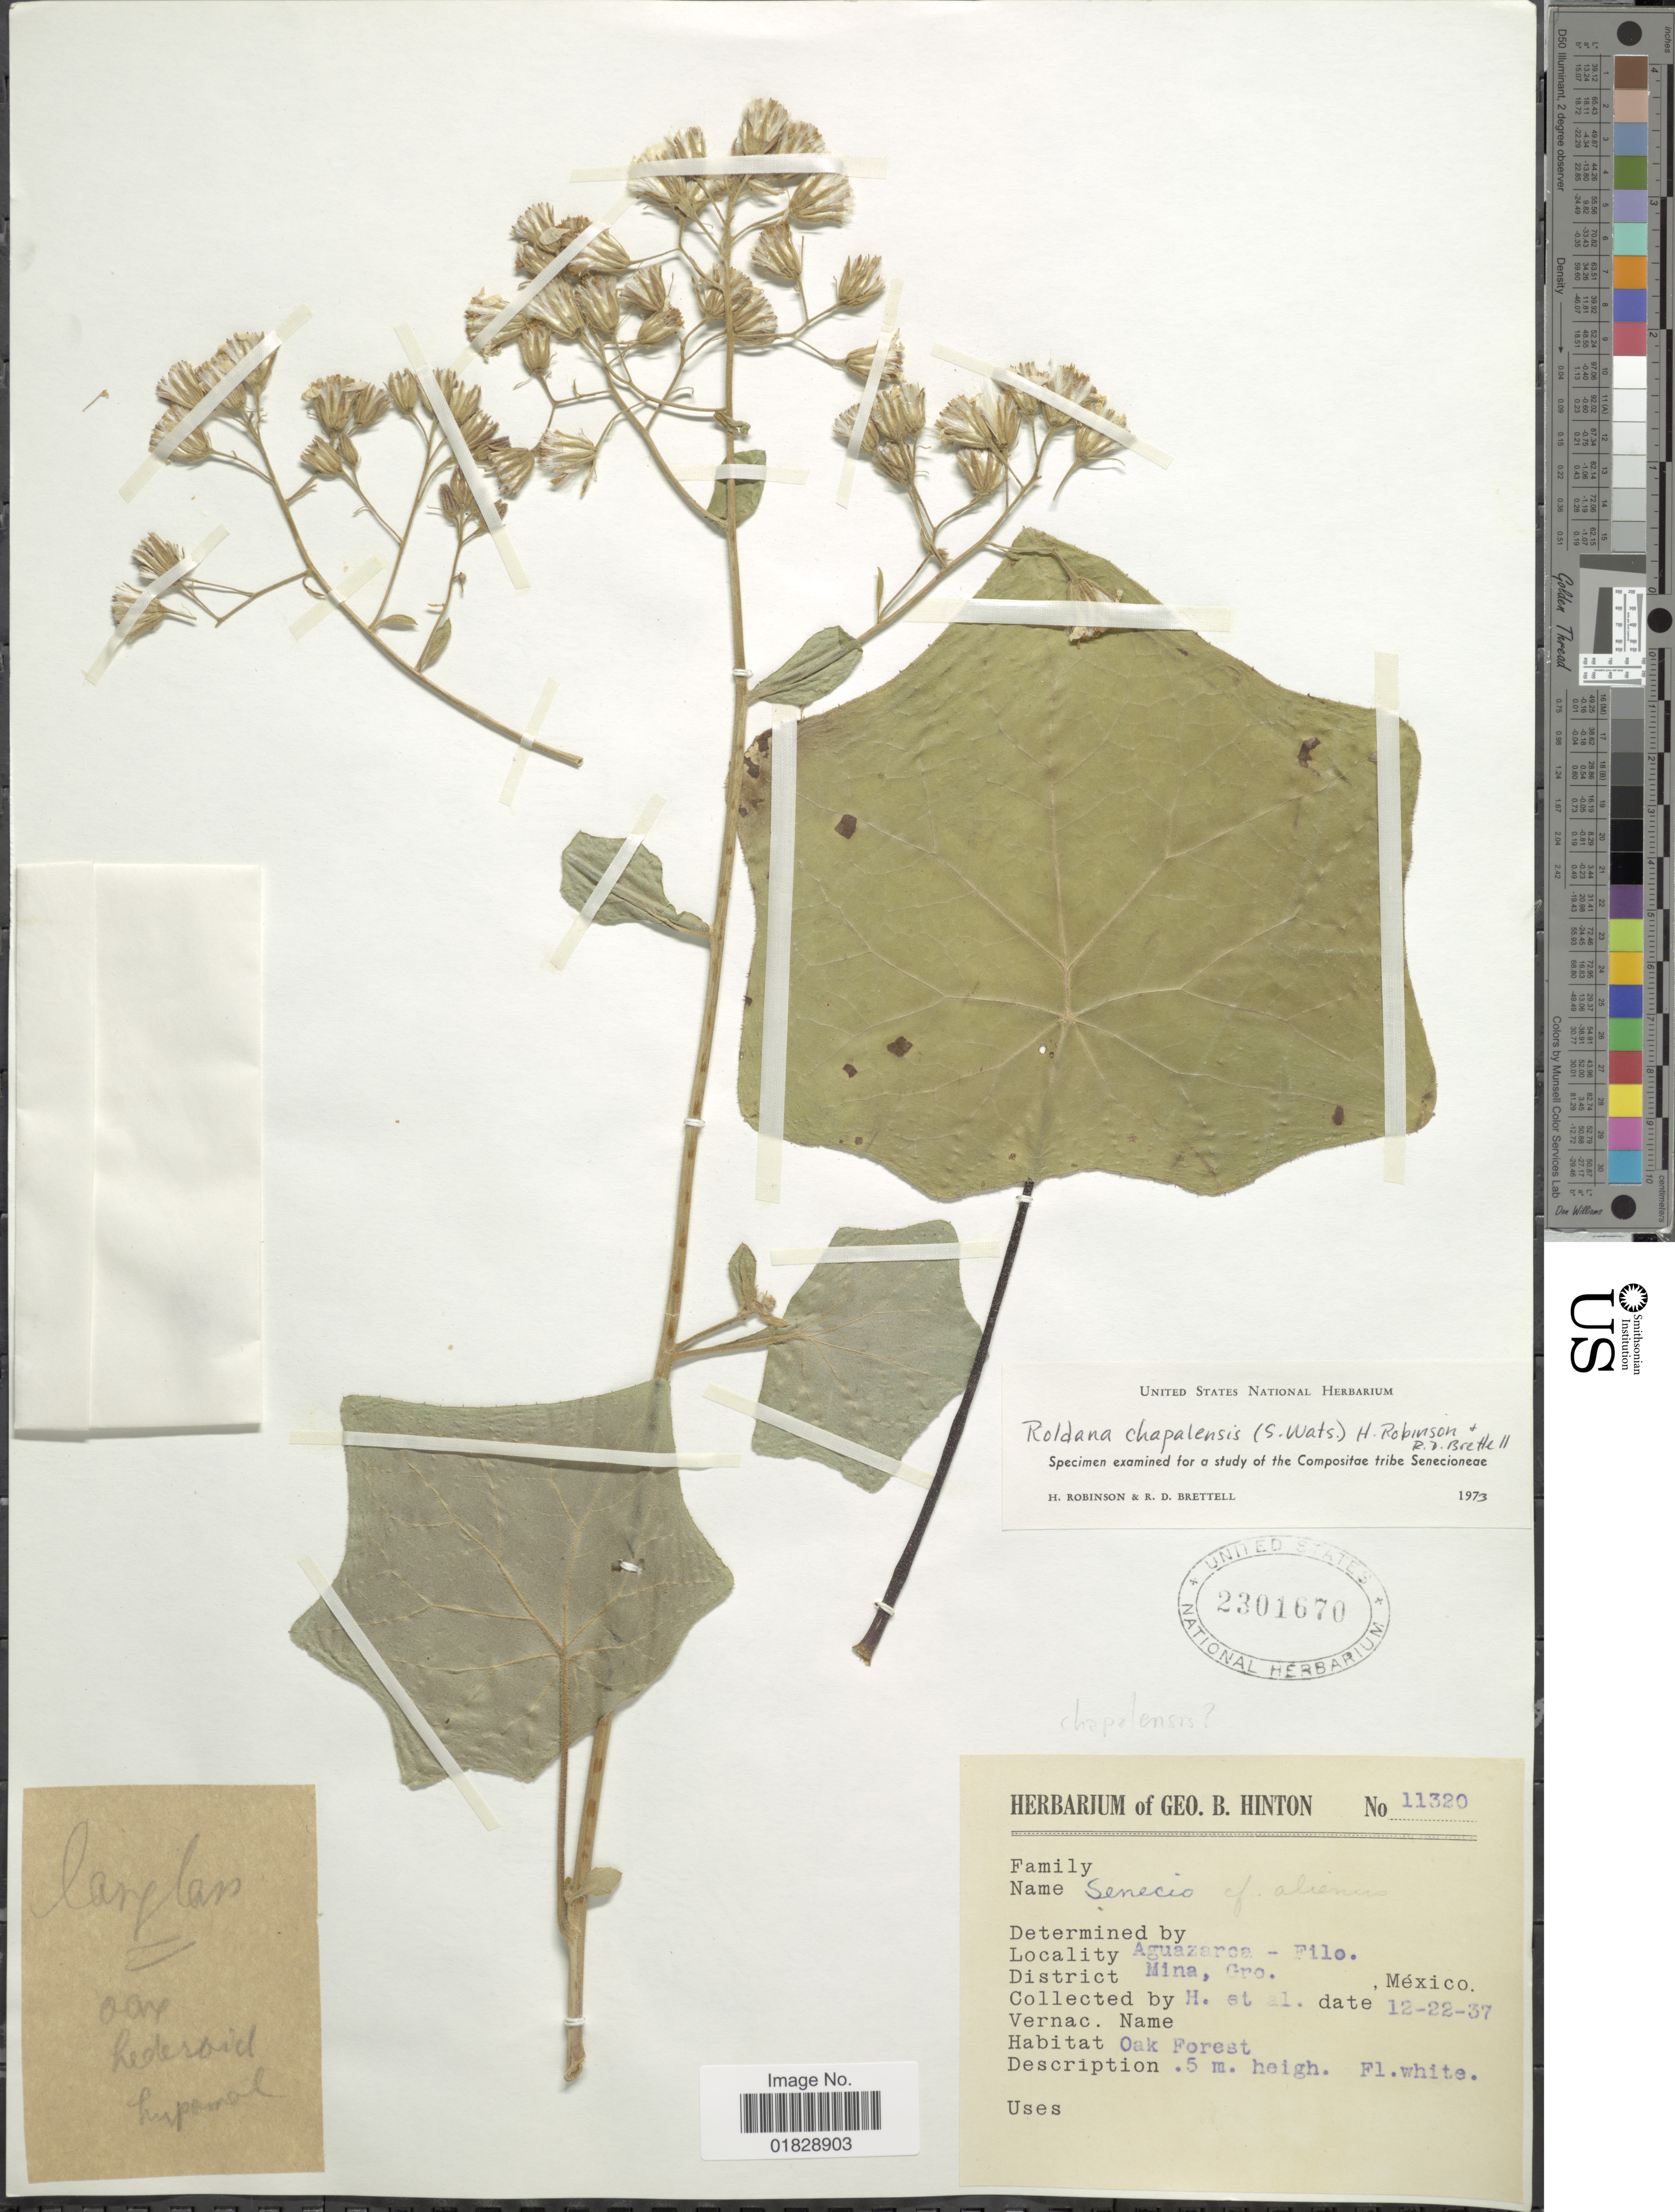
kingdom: Plantae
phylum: Tracheophyta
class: Magnoliopsida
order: Asterales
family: Asteraceae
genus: Roldana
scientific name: Roldana chapalensis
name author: (S. Watson) H. Rob. & Brettell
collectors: G. B. Hinton & et al.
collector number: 11320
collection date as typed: Transcribed d/m/y: 22/12/37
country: Mexico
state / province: Guerrero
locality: Aguazarca - Filo. District Mina, Gro., México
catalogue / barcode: US 2301670